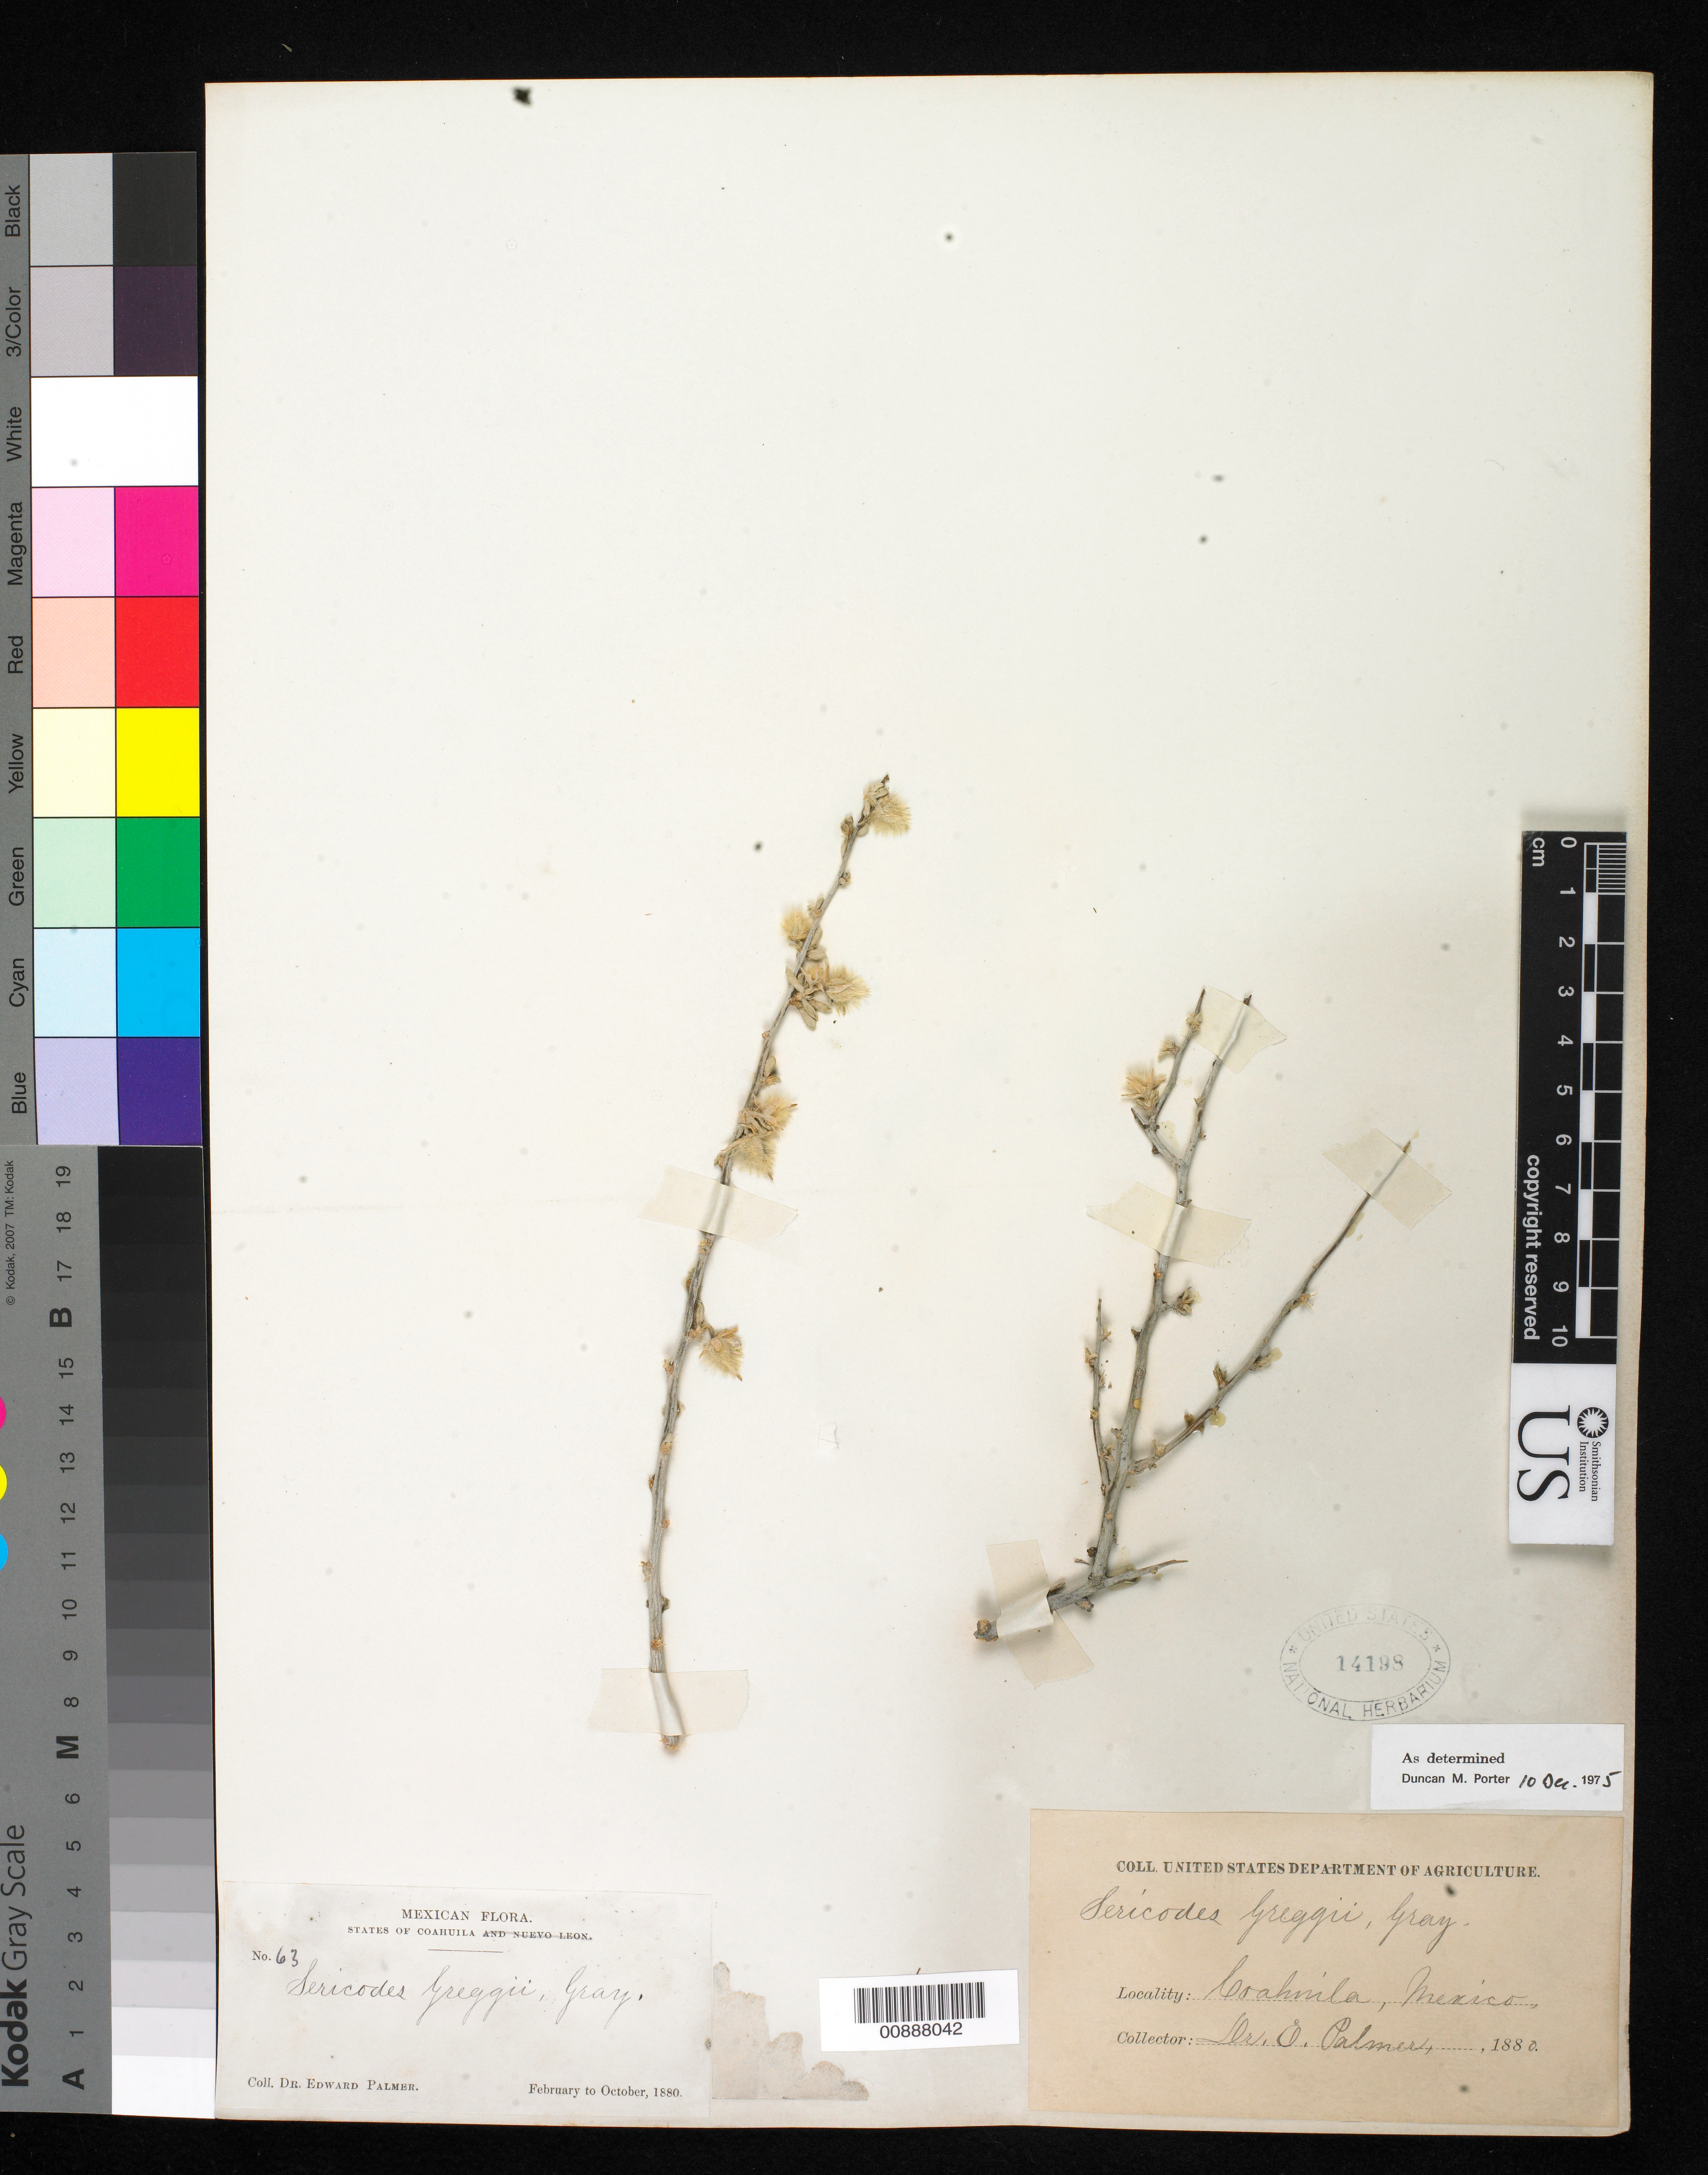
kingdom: Plantae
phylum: Tracheophyta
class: Magnoliopsida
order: Zygophyllales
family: Zygophyllaceae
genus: Sericodes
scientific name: Sericodes greggii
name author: A. Gray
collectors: E. Palmer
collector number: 63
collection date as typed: Feb 1880 to -- Oct 1880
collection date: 1880-02/1880-10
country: Mexico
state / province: Coahuila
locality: Coahuila.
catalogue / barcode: US 14198